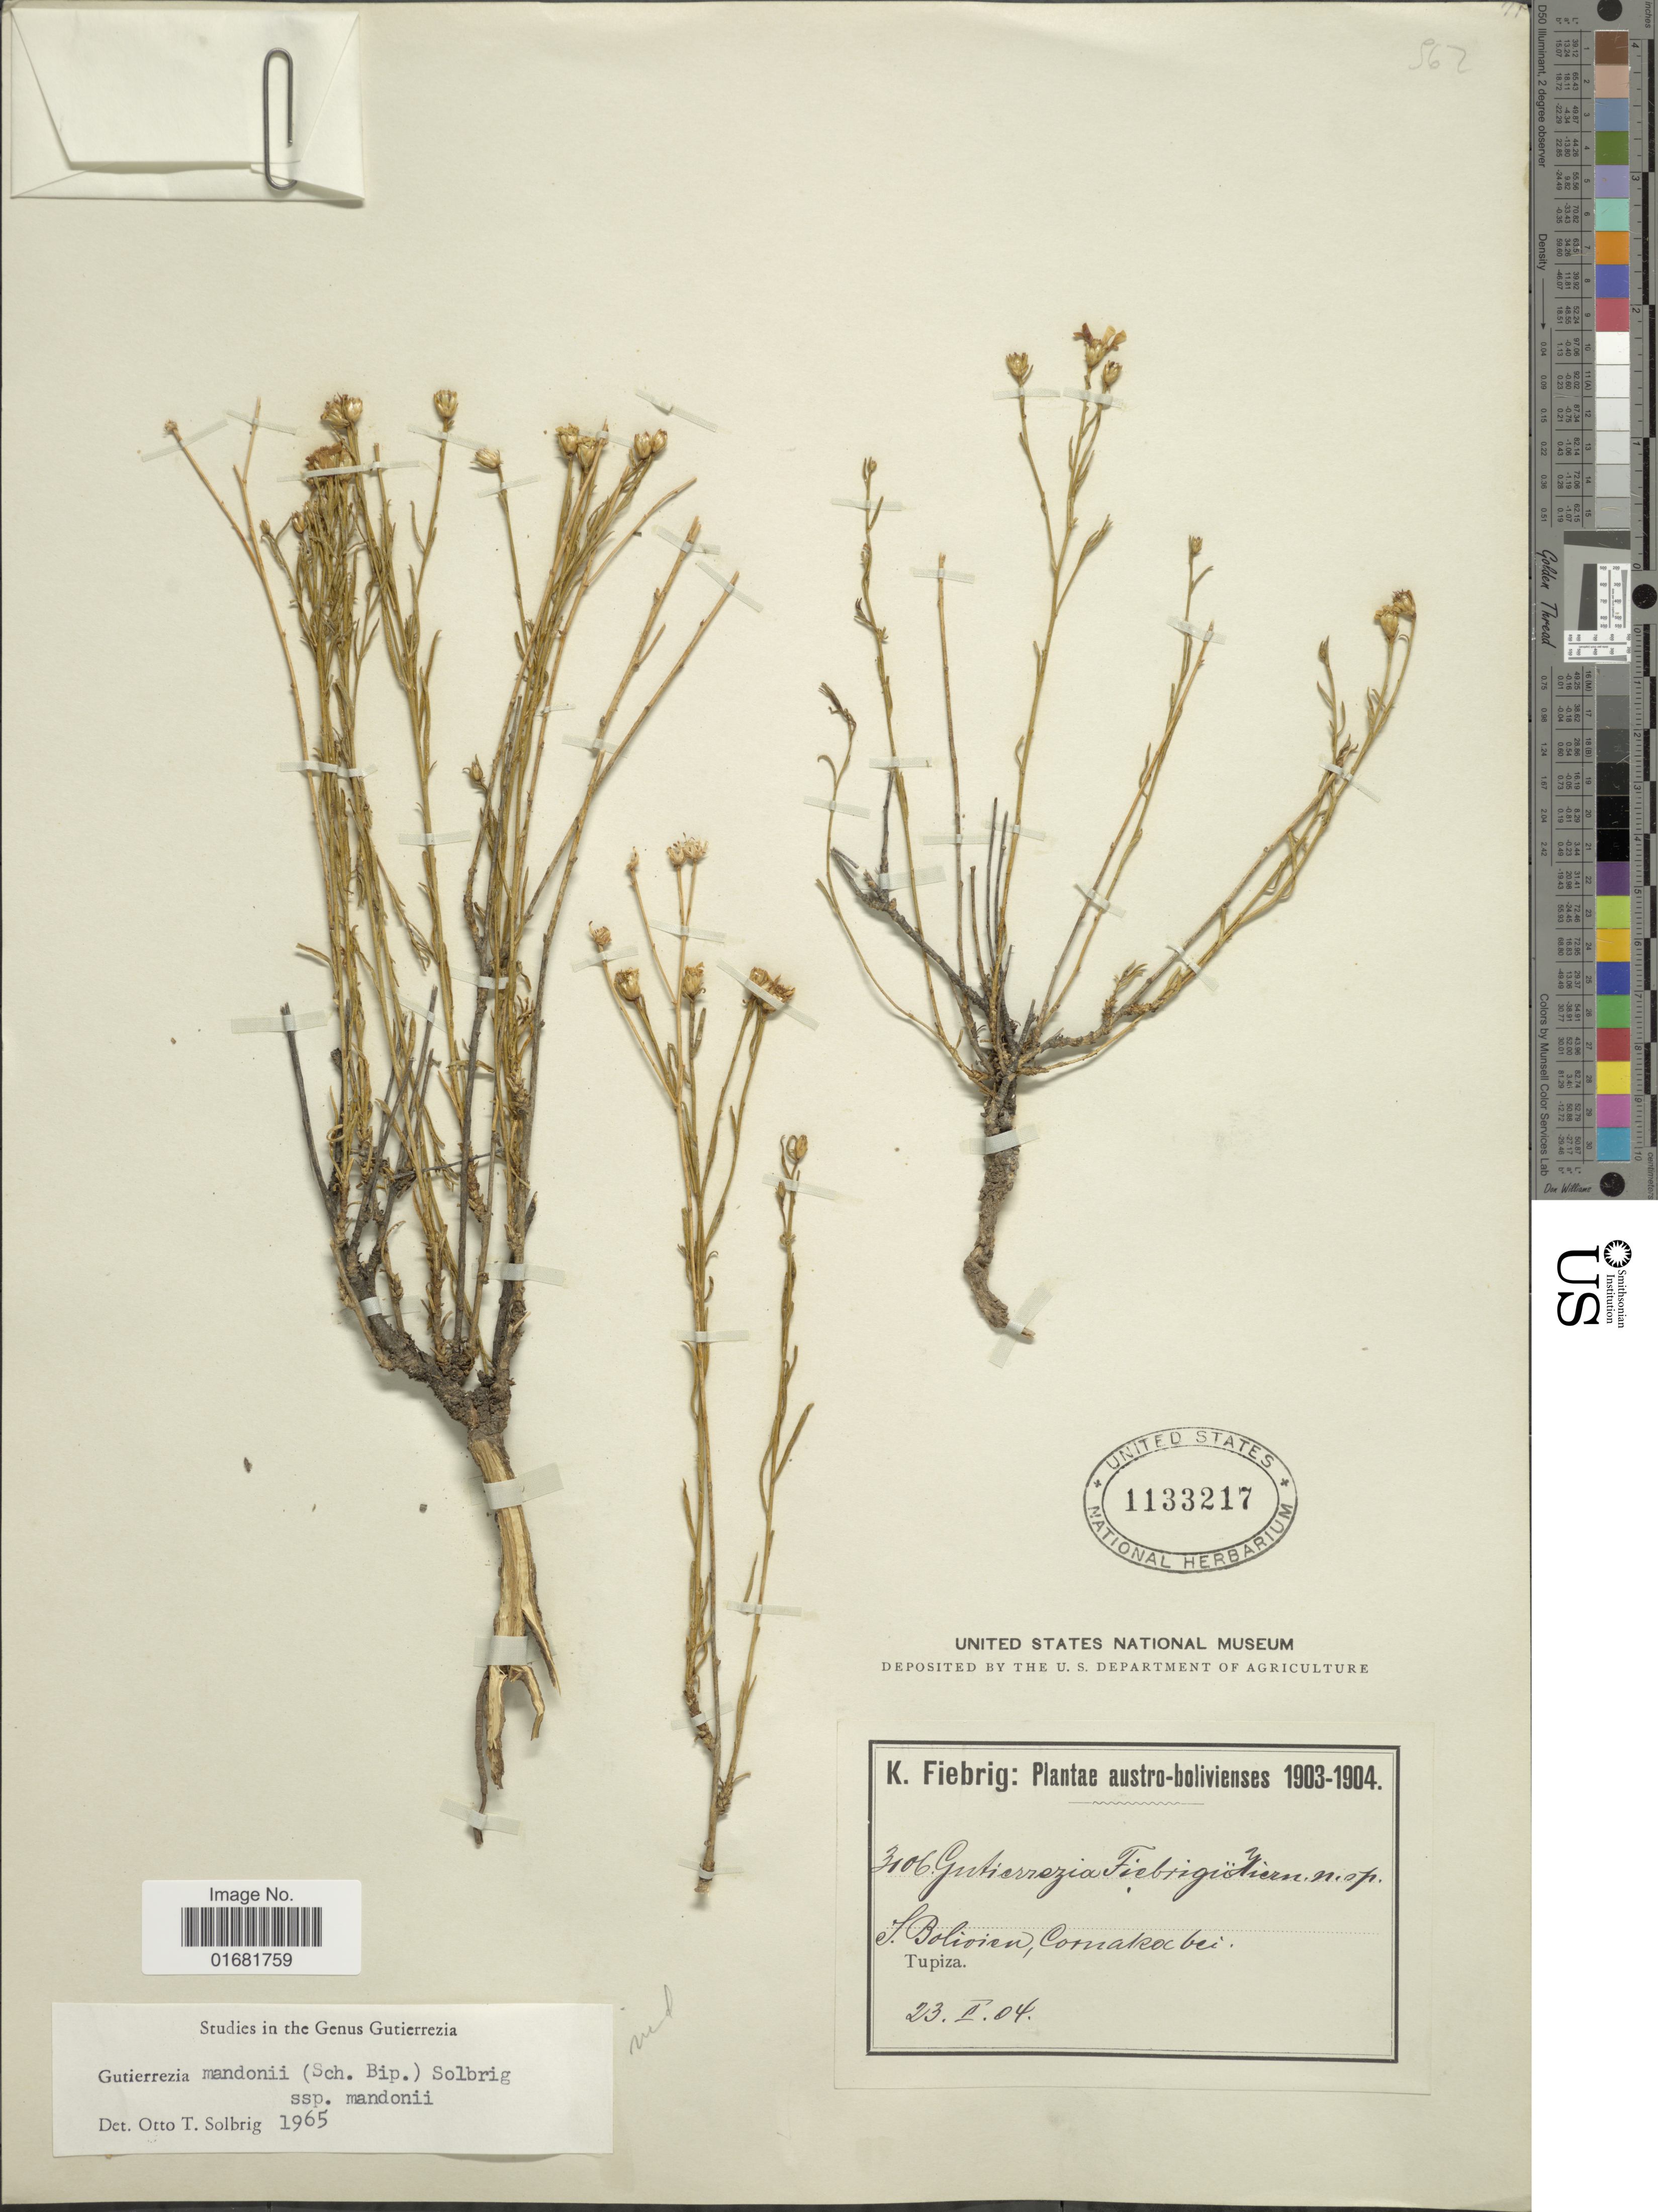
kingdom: Plantae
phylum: Tracheophyta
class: Magnoliopsida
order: Asterales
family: Asteraceae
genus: Gutierrezia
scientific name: Gutierrezia mandonii subsp. mandonii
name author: (Sch. Bip.) Solbrig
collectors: K. Fiebrig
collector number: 3106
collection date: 1904-02-23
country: Bolivia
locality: S. Bolivien, Comakocbei. Tupiza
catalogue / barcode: US 1133217